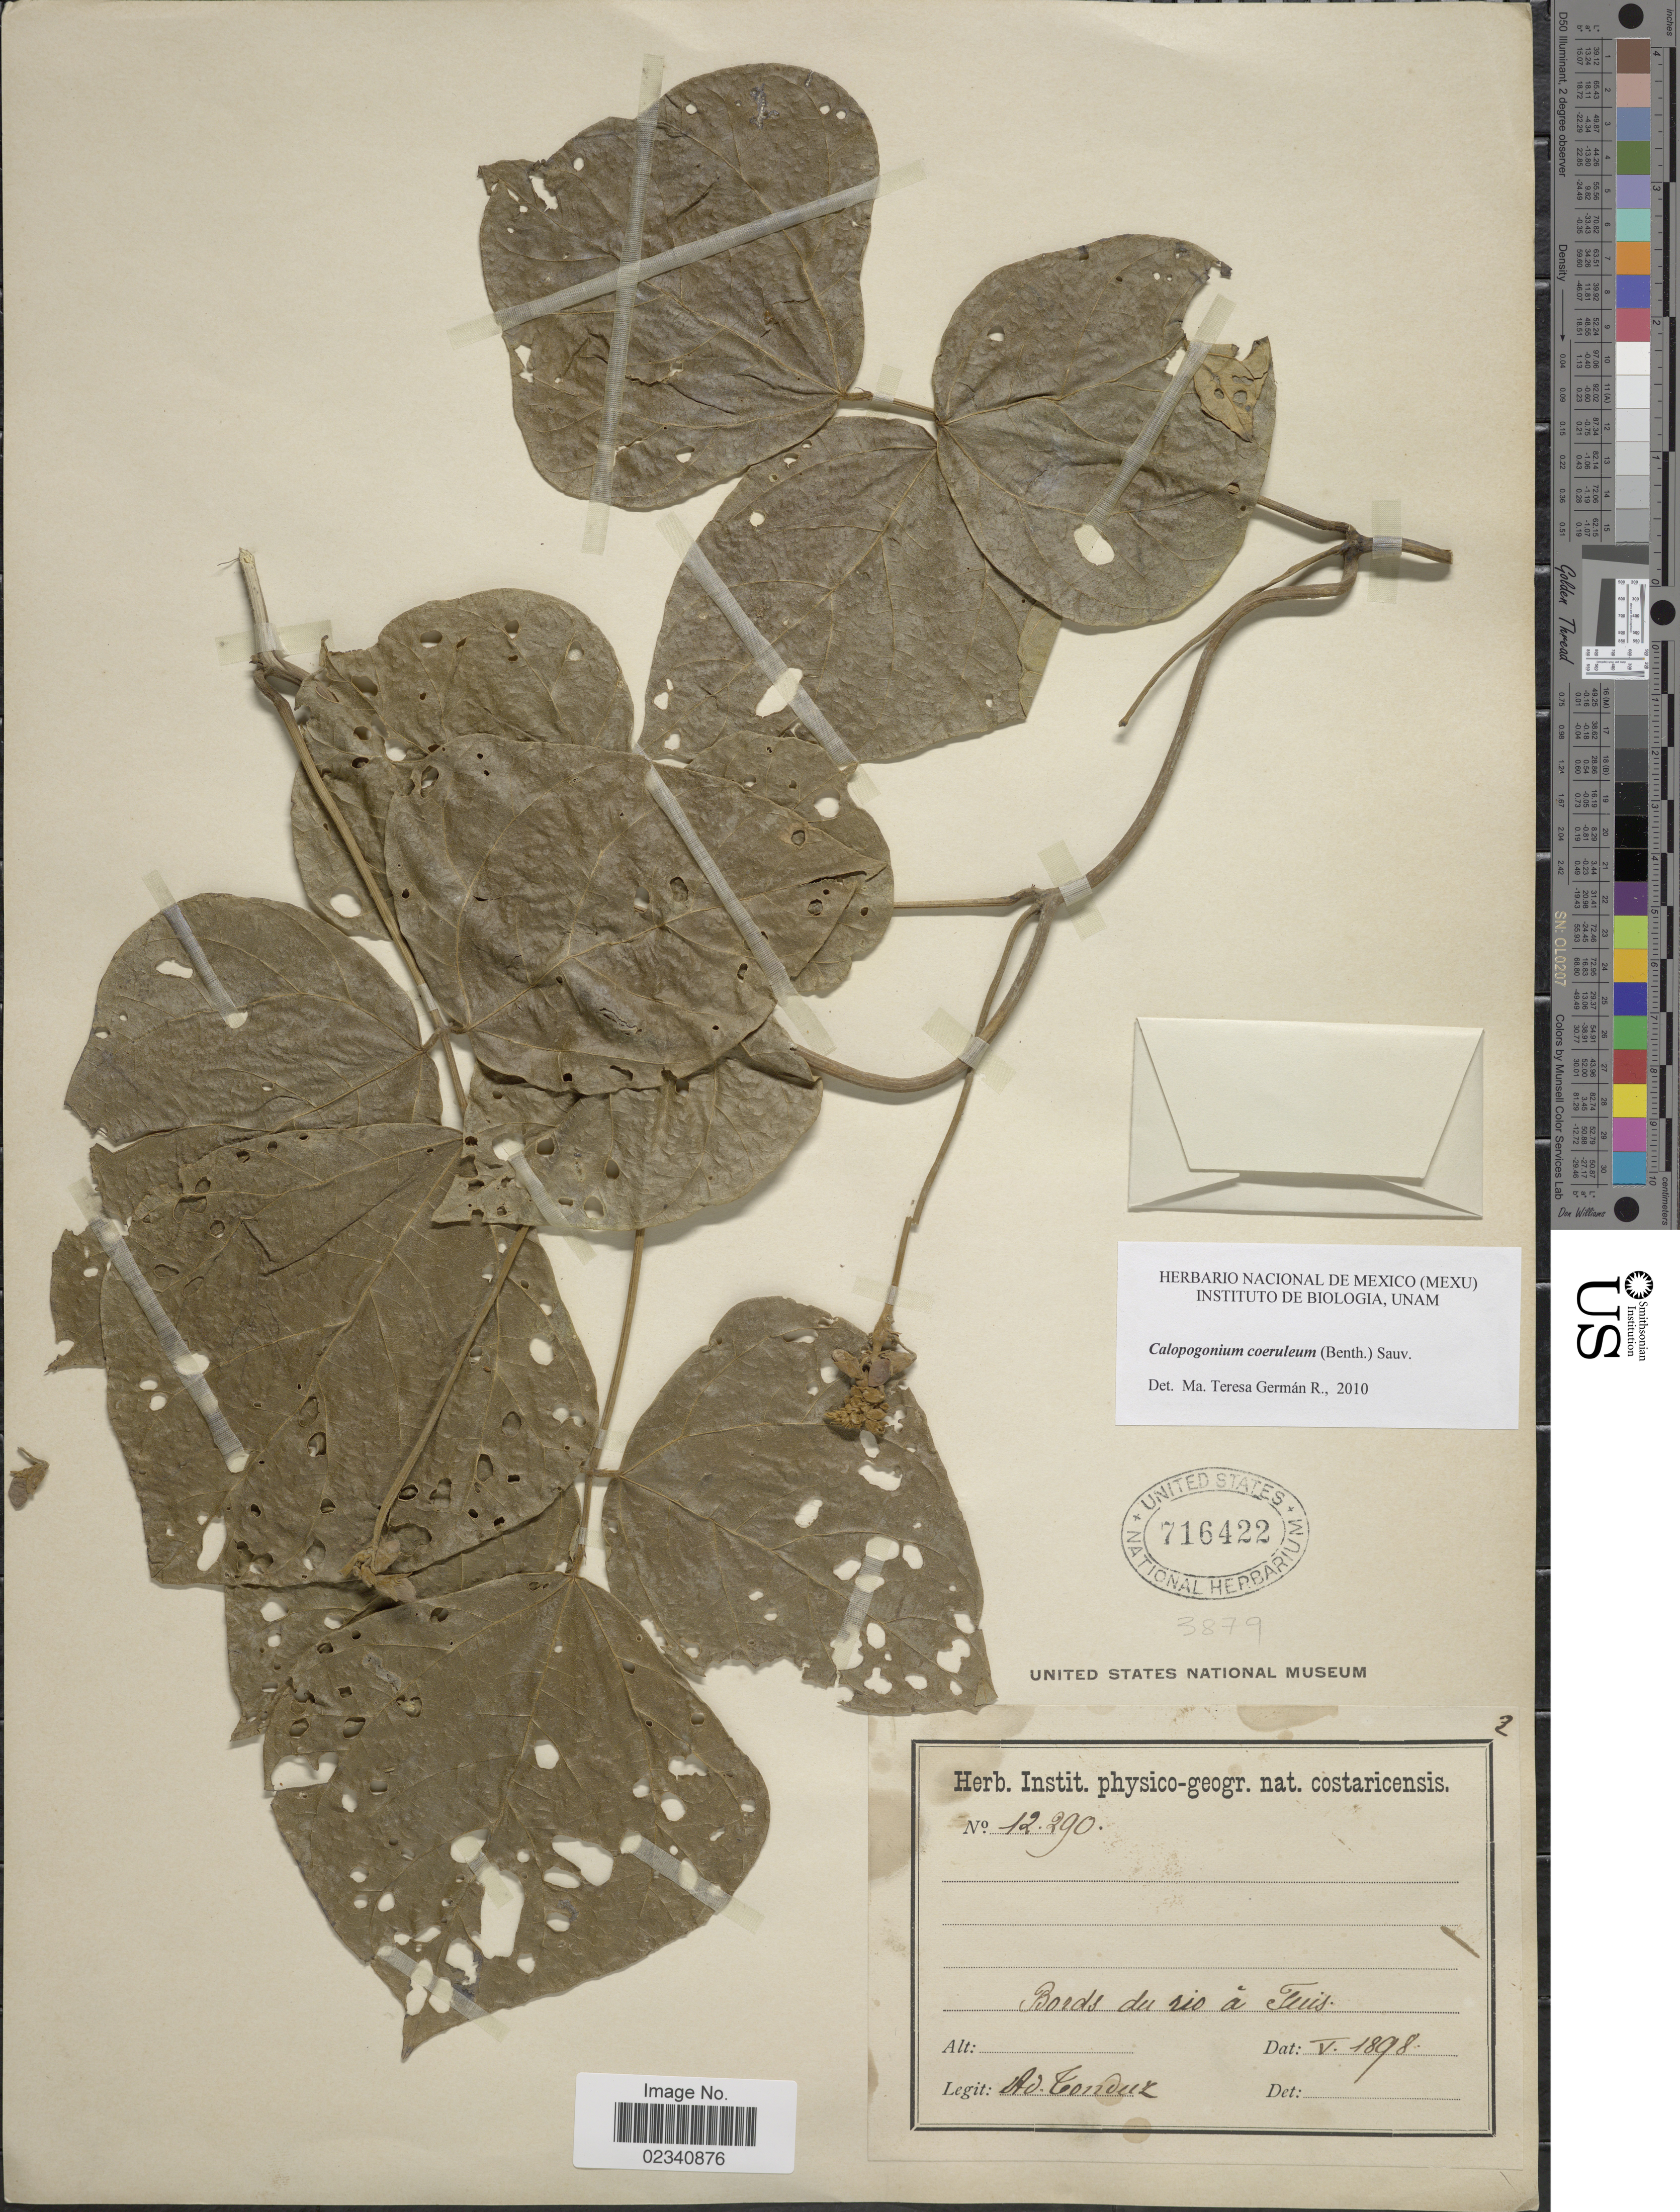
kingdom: Plantae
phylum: Tracheophyta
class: Magnoliopsida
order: Fabales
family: Fabaceae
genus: Calopogonium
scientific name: Calopogonium caeruleum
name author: (Benth.) C. Wright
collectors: A. Tonduz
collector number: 12290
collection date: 1898-05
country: Costa Rica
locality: Bords du rio a Tuis.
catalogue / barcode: US 716422